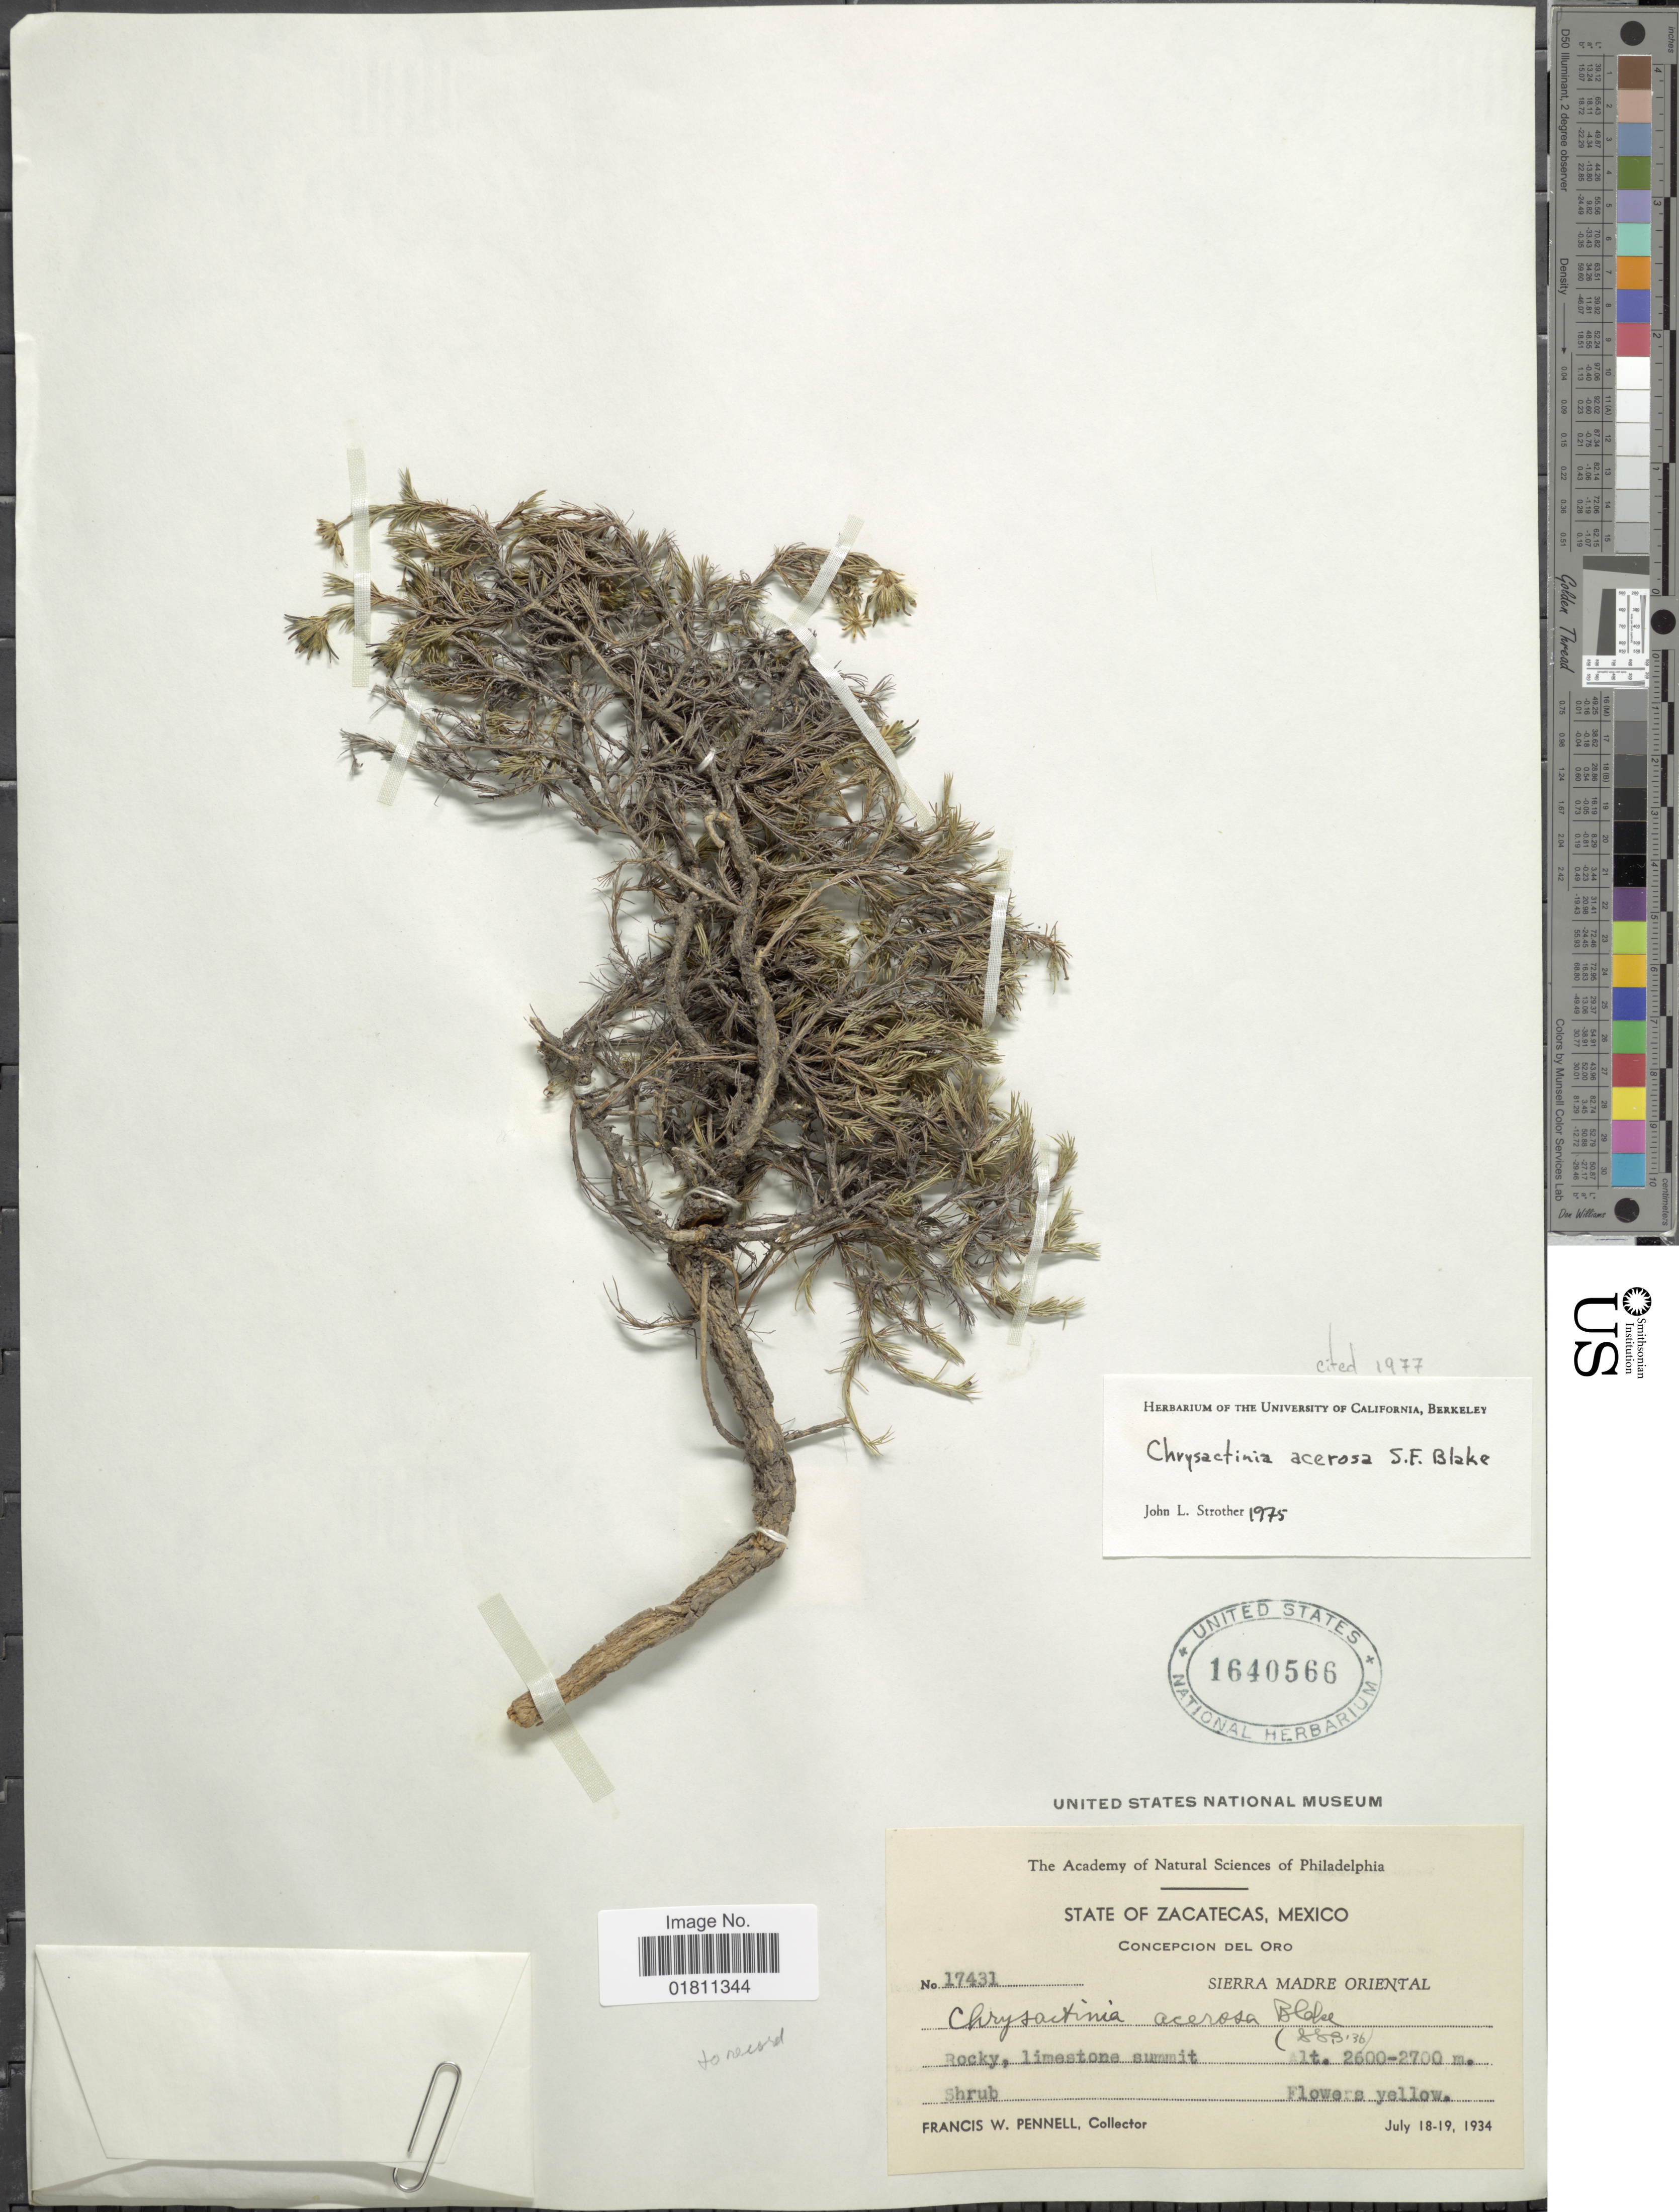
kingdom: Plantae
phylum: Tracheophyta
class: Magnoliopsida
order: Asterales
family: Asteraceae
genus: Chrysactinia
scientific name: Chrysactinia acerosa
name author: S.F. Blake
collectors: F. W. Pennell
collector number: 17431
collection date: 1934-07-18/1934-07-19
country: Mexico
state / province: Zacatecas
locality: Concepcion del Oro. Sierra Madre Oriental.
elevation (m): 2600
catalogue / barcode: US 1640566